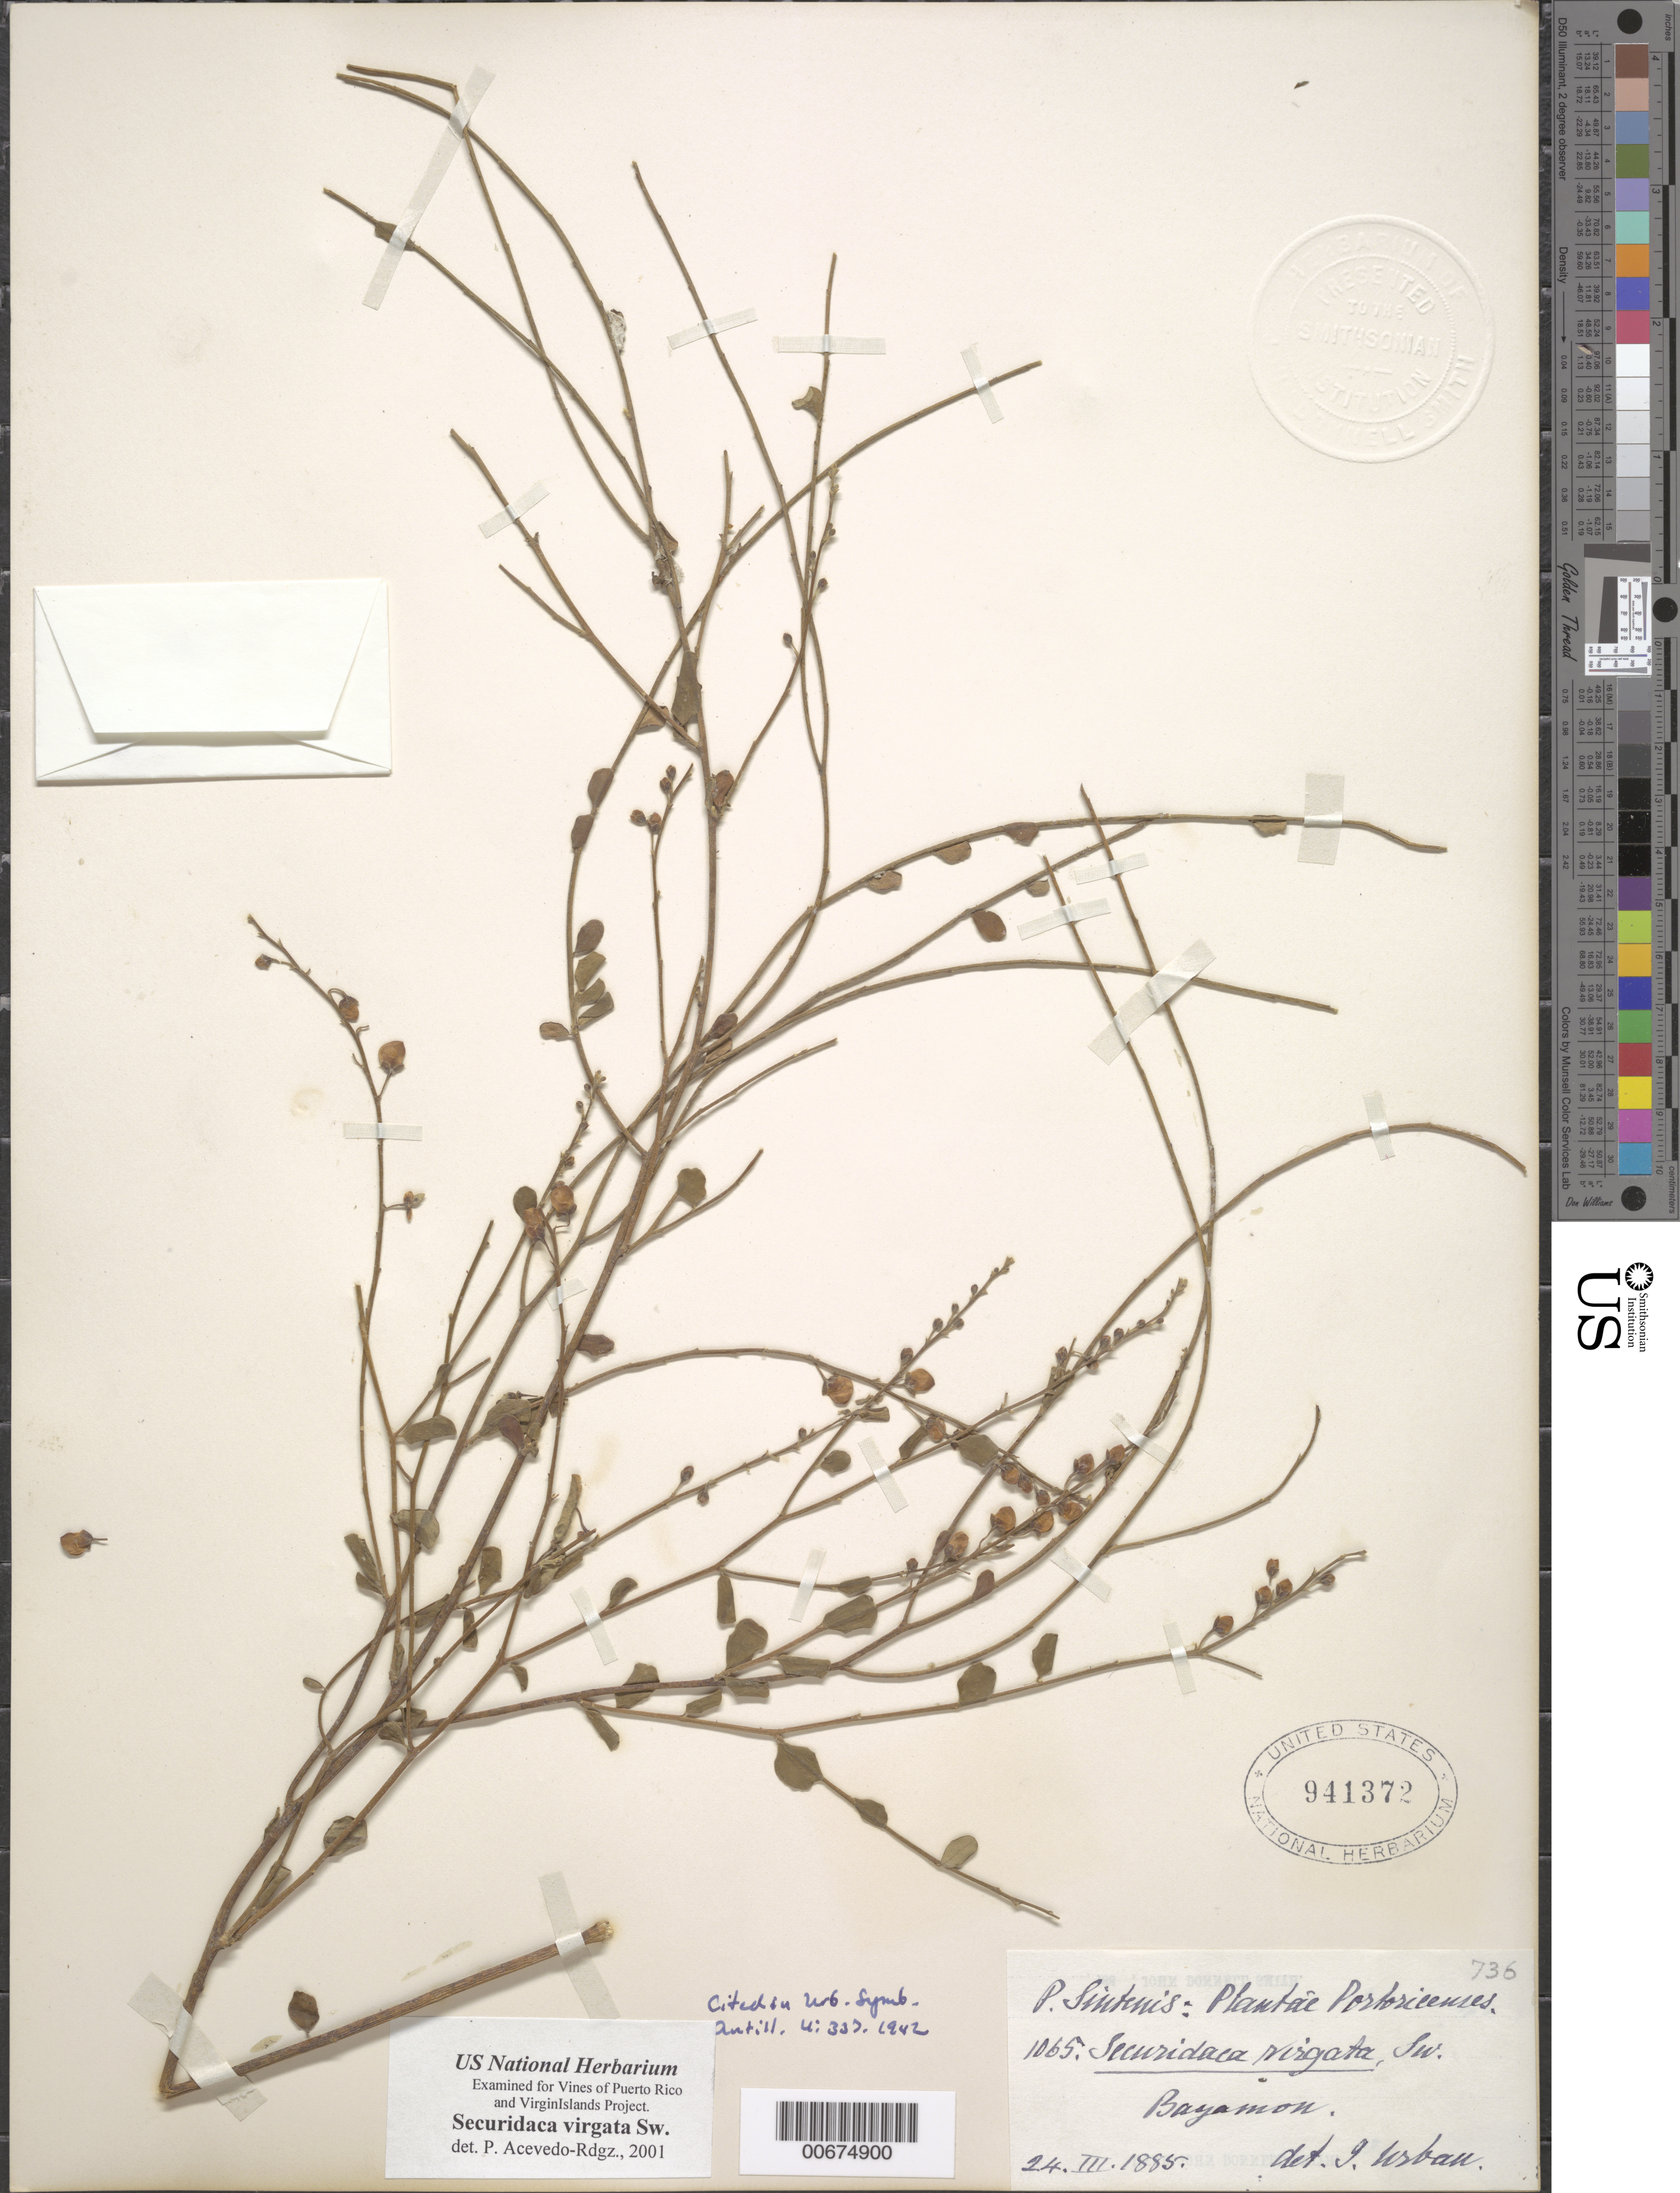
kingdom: Plantae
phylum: Tracheophyta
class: Magnoliopsida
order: Fabales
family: Polygalaceae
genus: Securidaca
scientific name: Securidaca virgata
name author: Sw.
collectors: P. Sintenis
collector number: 1065?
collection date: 1885-03-24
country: Puerto Rico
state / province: Bayamón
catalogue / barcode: US 941372